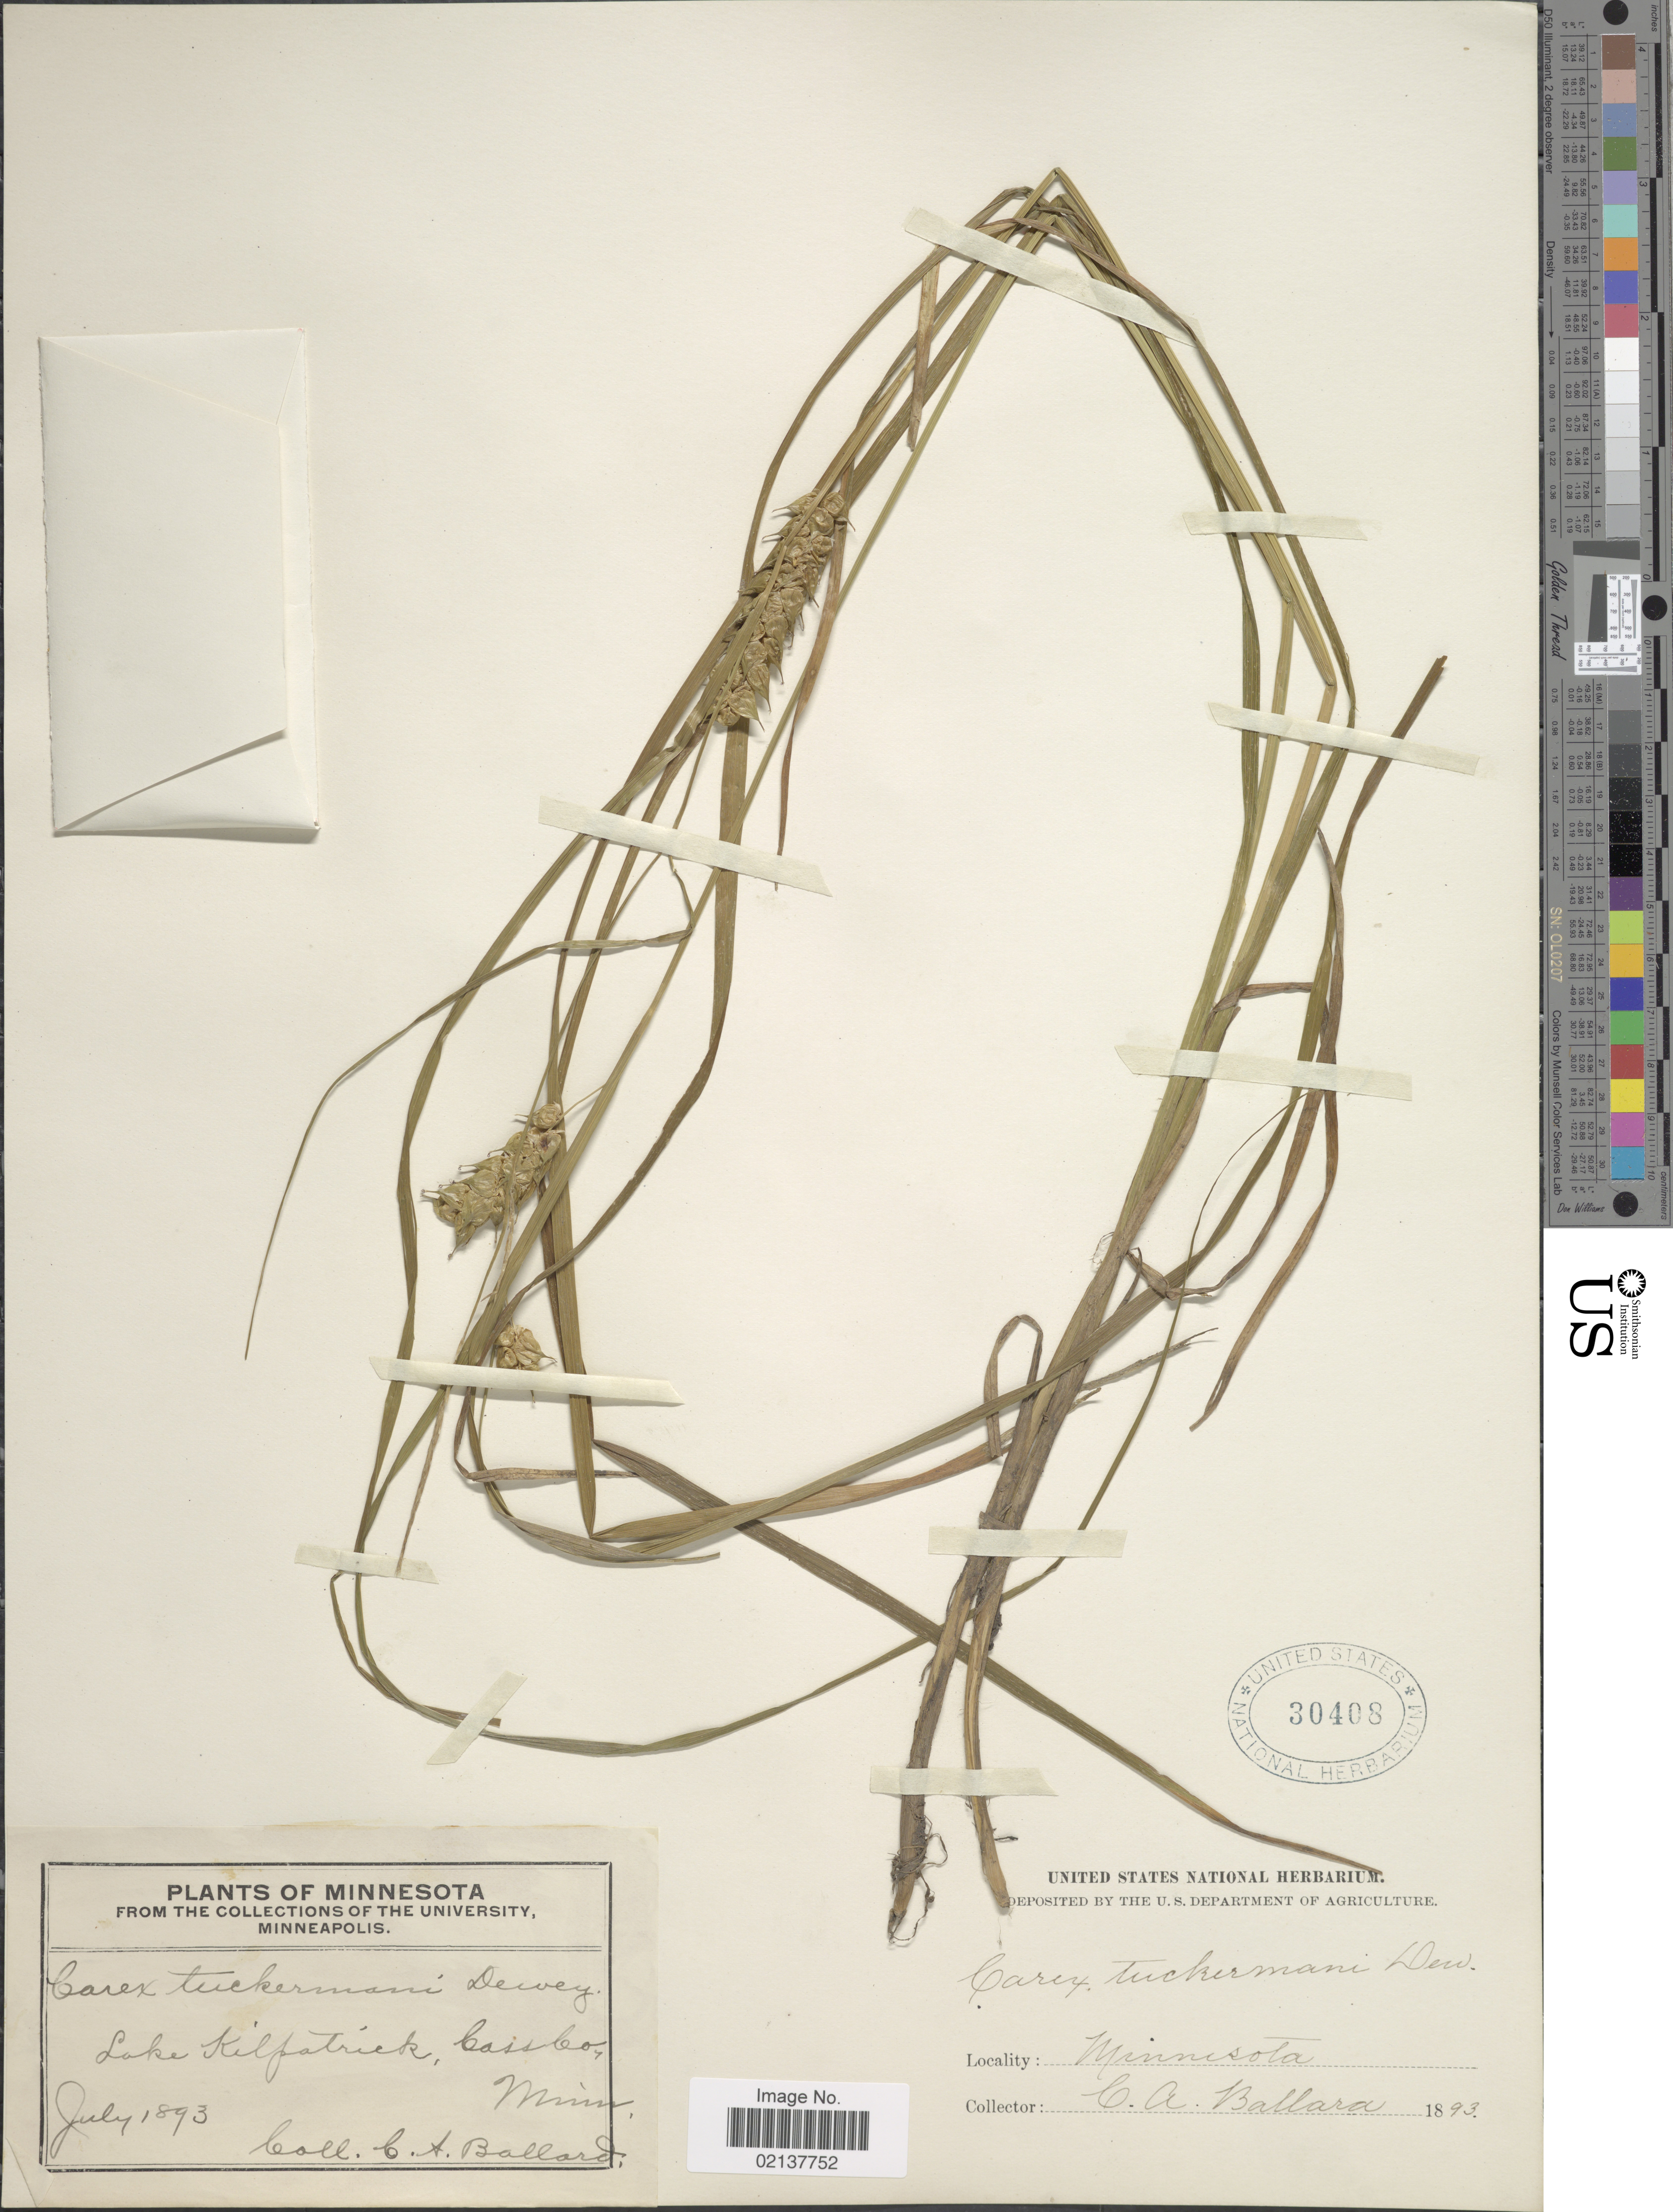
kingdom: Plantae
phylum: Tracheophyta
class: Liliopsida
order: Poales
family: Cyperaceae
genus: Carex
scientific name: Carex tuckermanii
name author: Boott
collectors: C. A. Ballard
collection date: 1893-07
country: United States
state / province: Minnesota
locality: Lake Kilpatrick, Cass Co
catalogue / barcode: US 30408